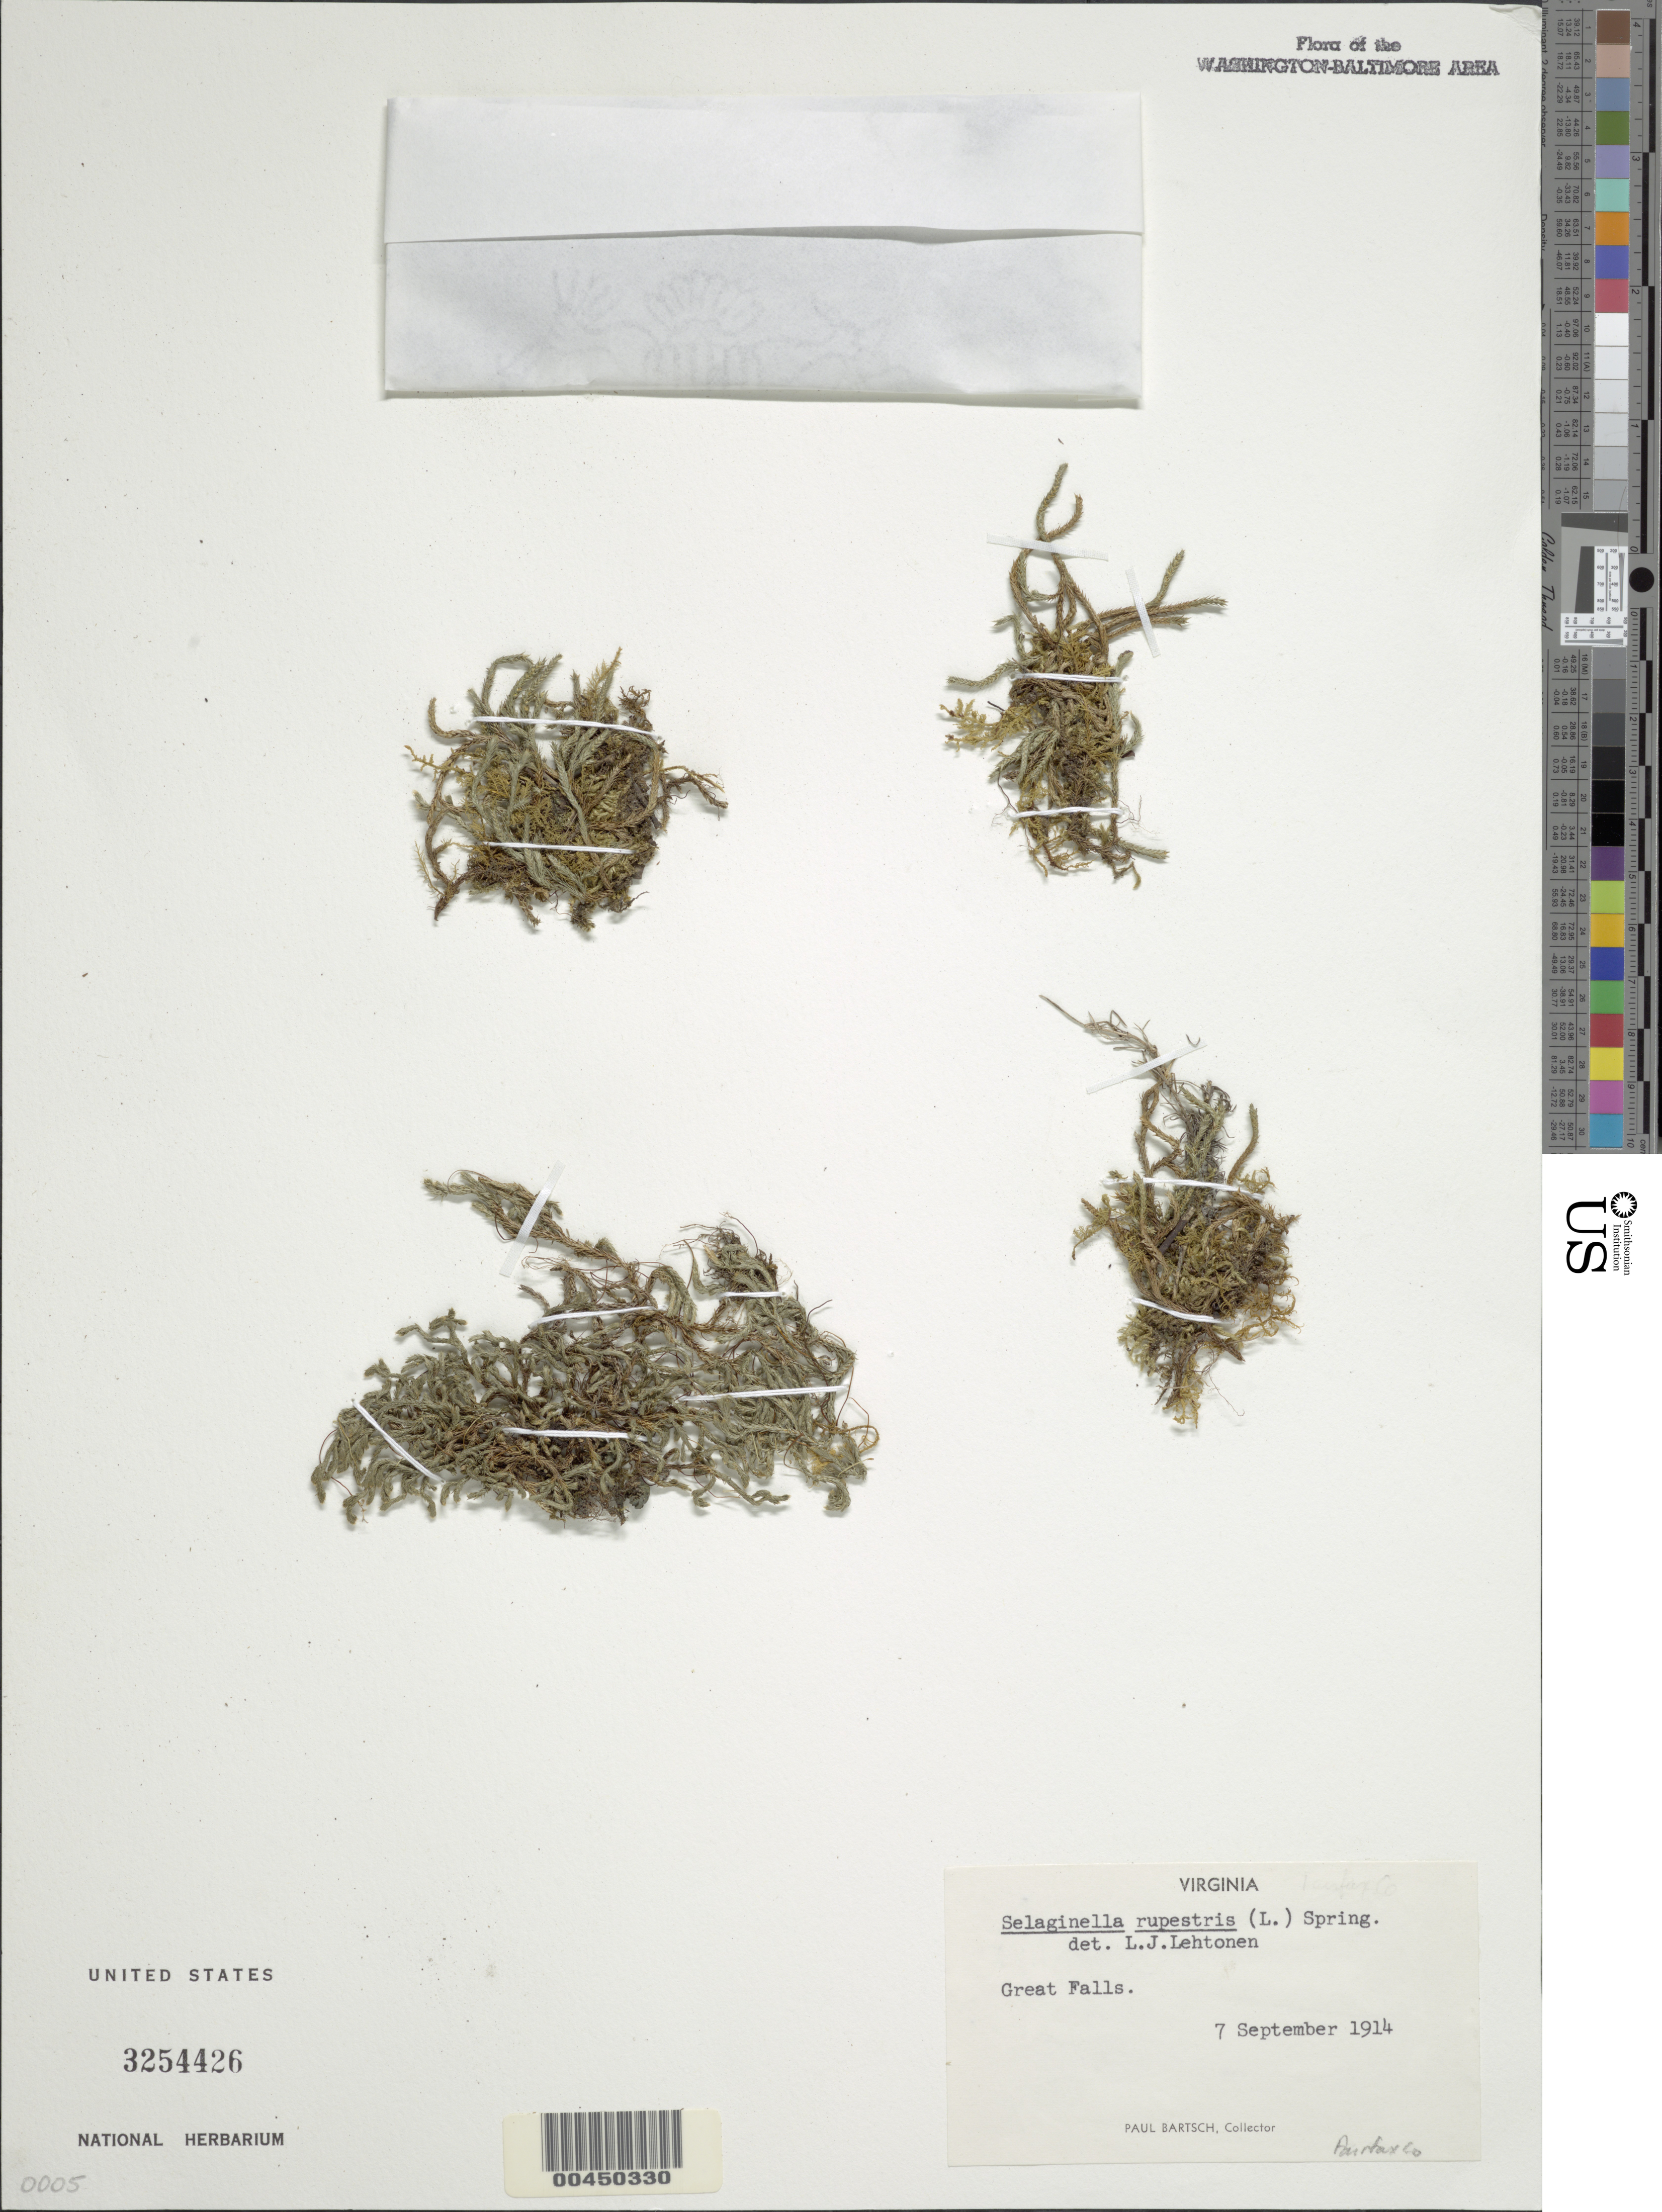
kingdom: Plantae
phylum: Tracheophyta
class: Lycopodiopsida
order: Selaginellales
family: Selaginellaceae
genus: Selaginella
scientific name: Selaginella rupestris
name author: (L.) Spring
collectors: P. Bartsch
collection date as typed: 07 Sep 1914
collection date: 1914-09-07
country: United States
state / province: Virginia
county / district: Fairfax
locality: Great Falls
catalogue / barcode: US 3254426